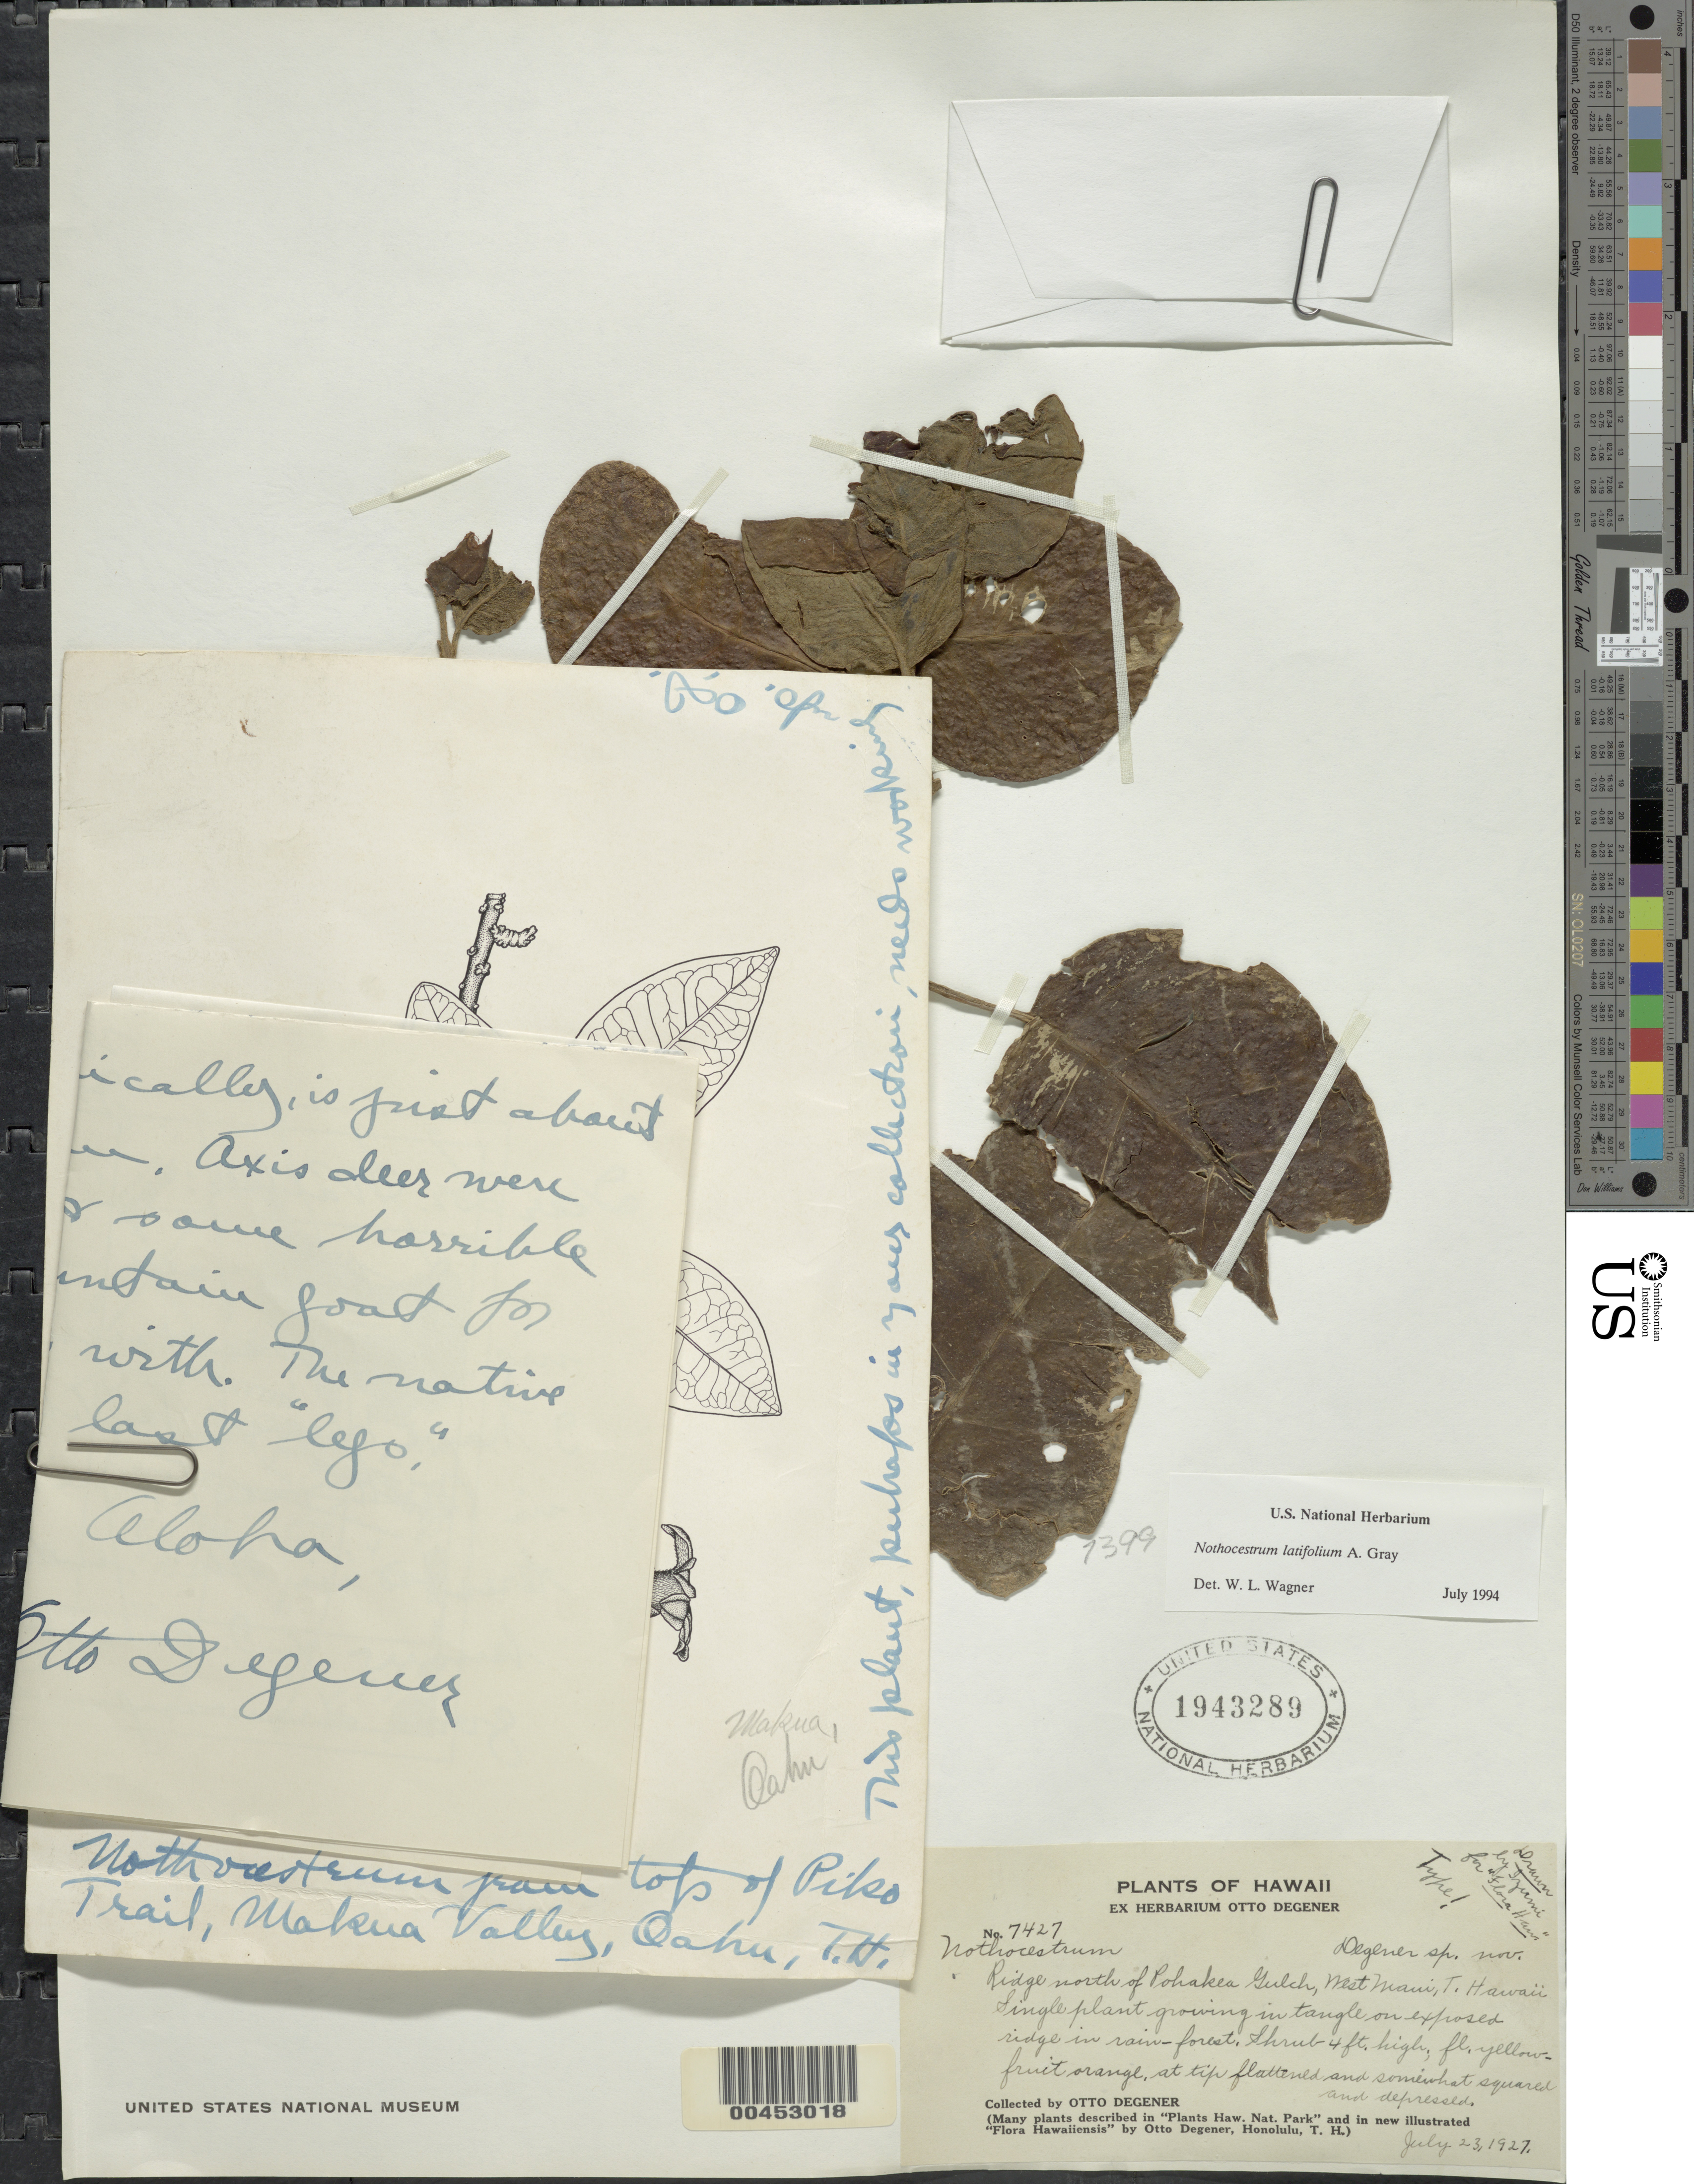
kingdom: Plantae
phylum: Tracheophyta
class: Magnoliopsida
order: Solanales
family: Solanaceae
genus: Nothocestrum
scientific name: Nothocestrum latifolium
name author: A. Gray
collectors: O. Degener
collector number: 7427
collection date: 1927-07-23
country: United States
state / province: Hawaii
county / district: Maui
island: Maui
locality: Ridge north of Pohakea Gulch, West Maui, T. Hawaii.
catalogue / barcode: US 1943289